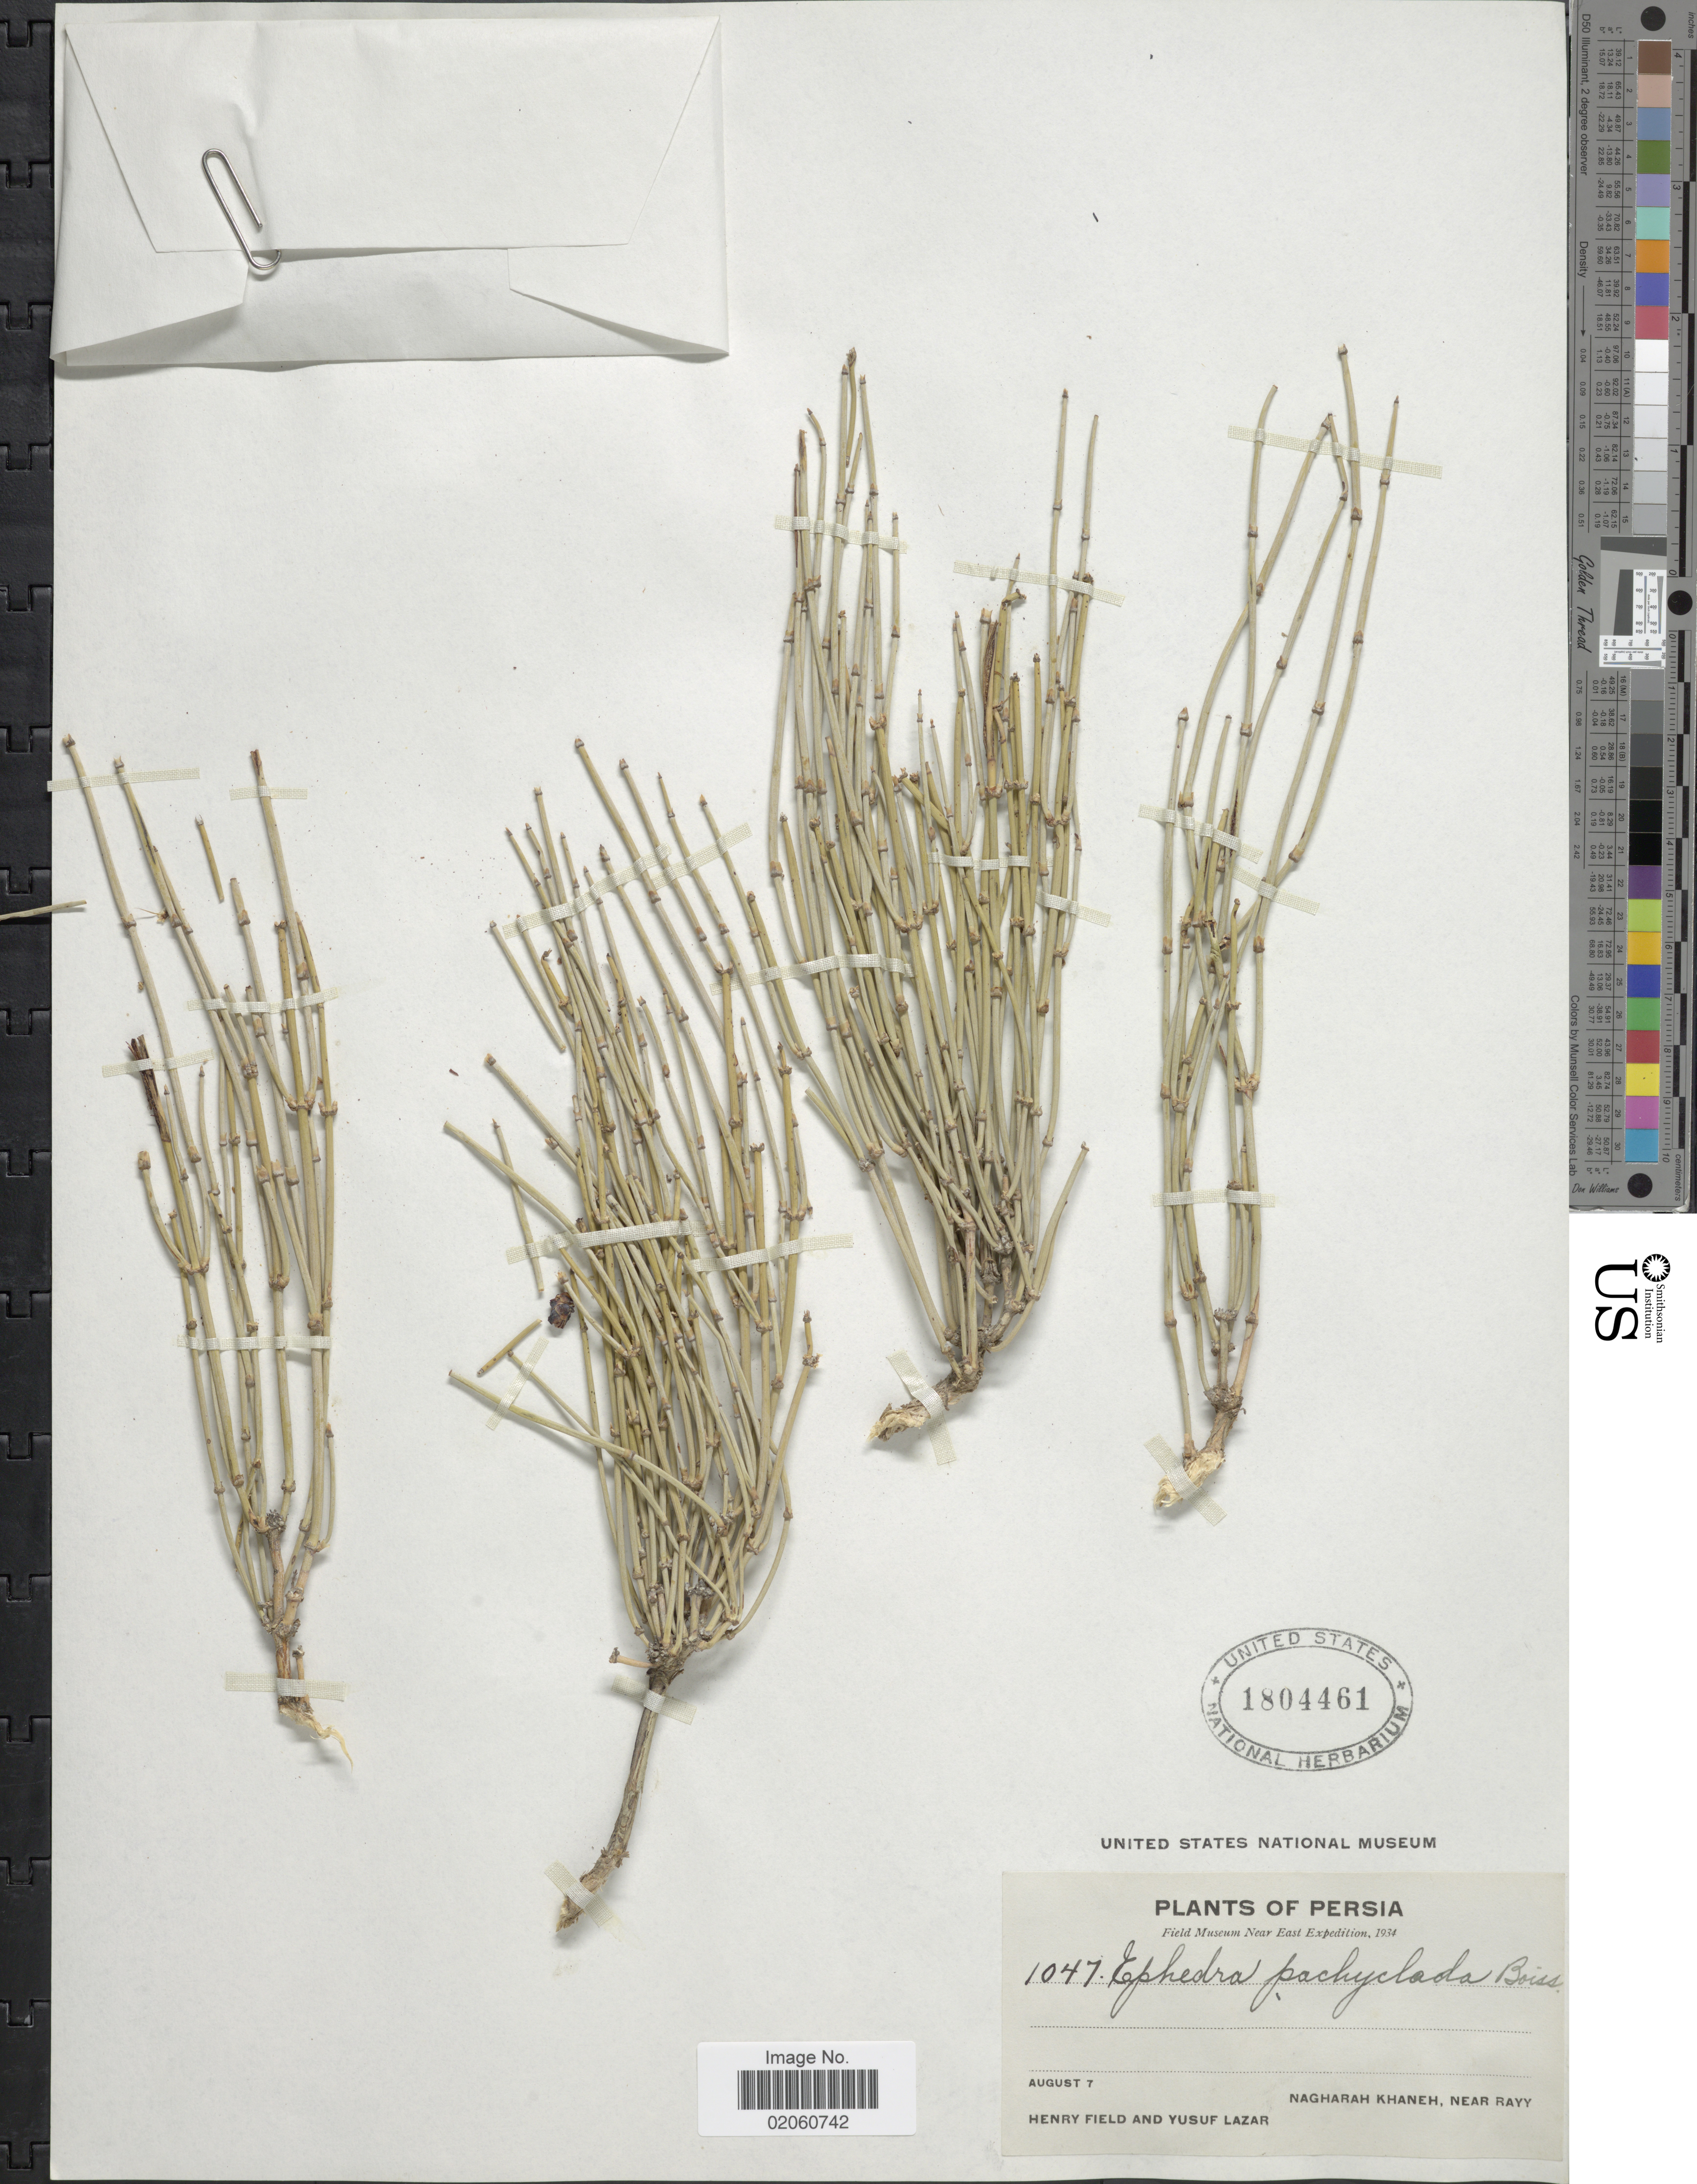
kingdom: Plantae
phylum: Tracheophyta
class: Gnetopsida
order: Ephedrales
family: Ephedraceae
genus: Ephedra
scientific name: Ephedra pachyclada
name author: Boiss.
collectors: H. Field & Y. Lazar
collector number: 1047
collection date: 1934-08-07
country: Iran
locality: Persia, Nagharah Khaneh, near Rayy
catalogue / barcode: US 1804461